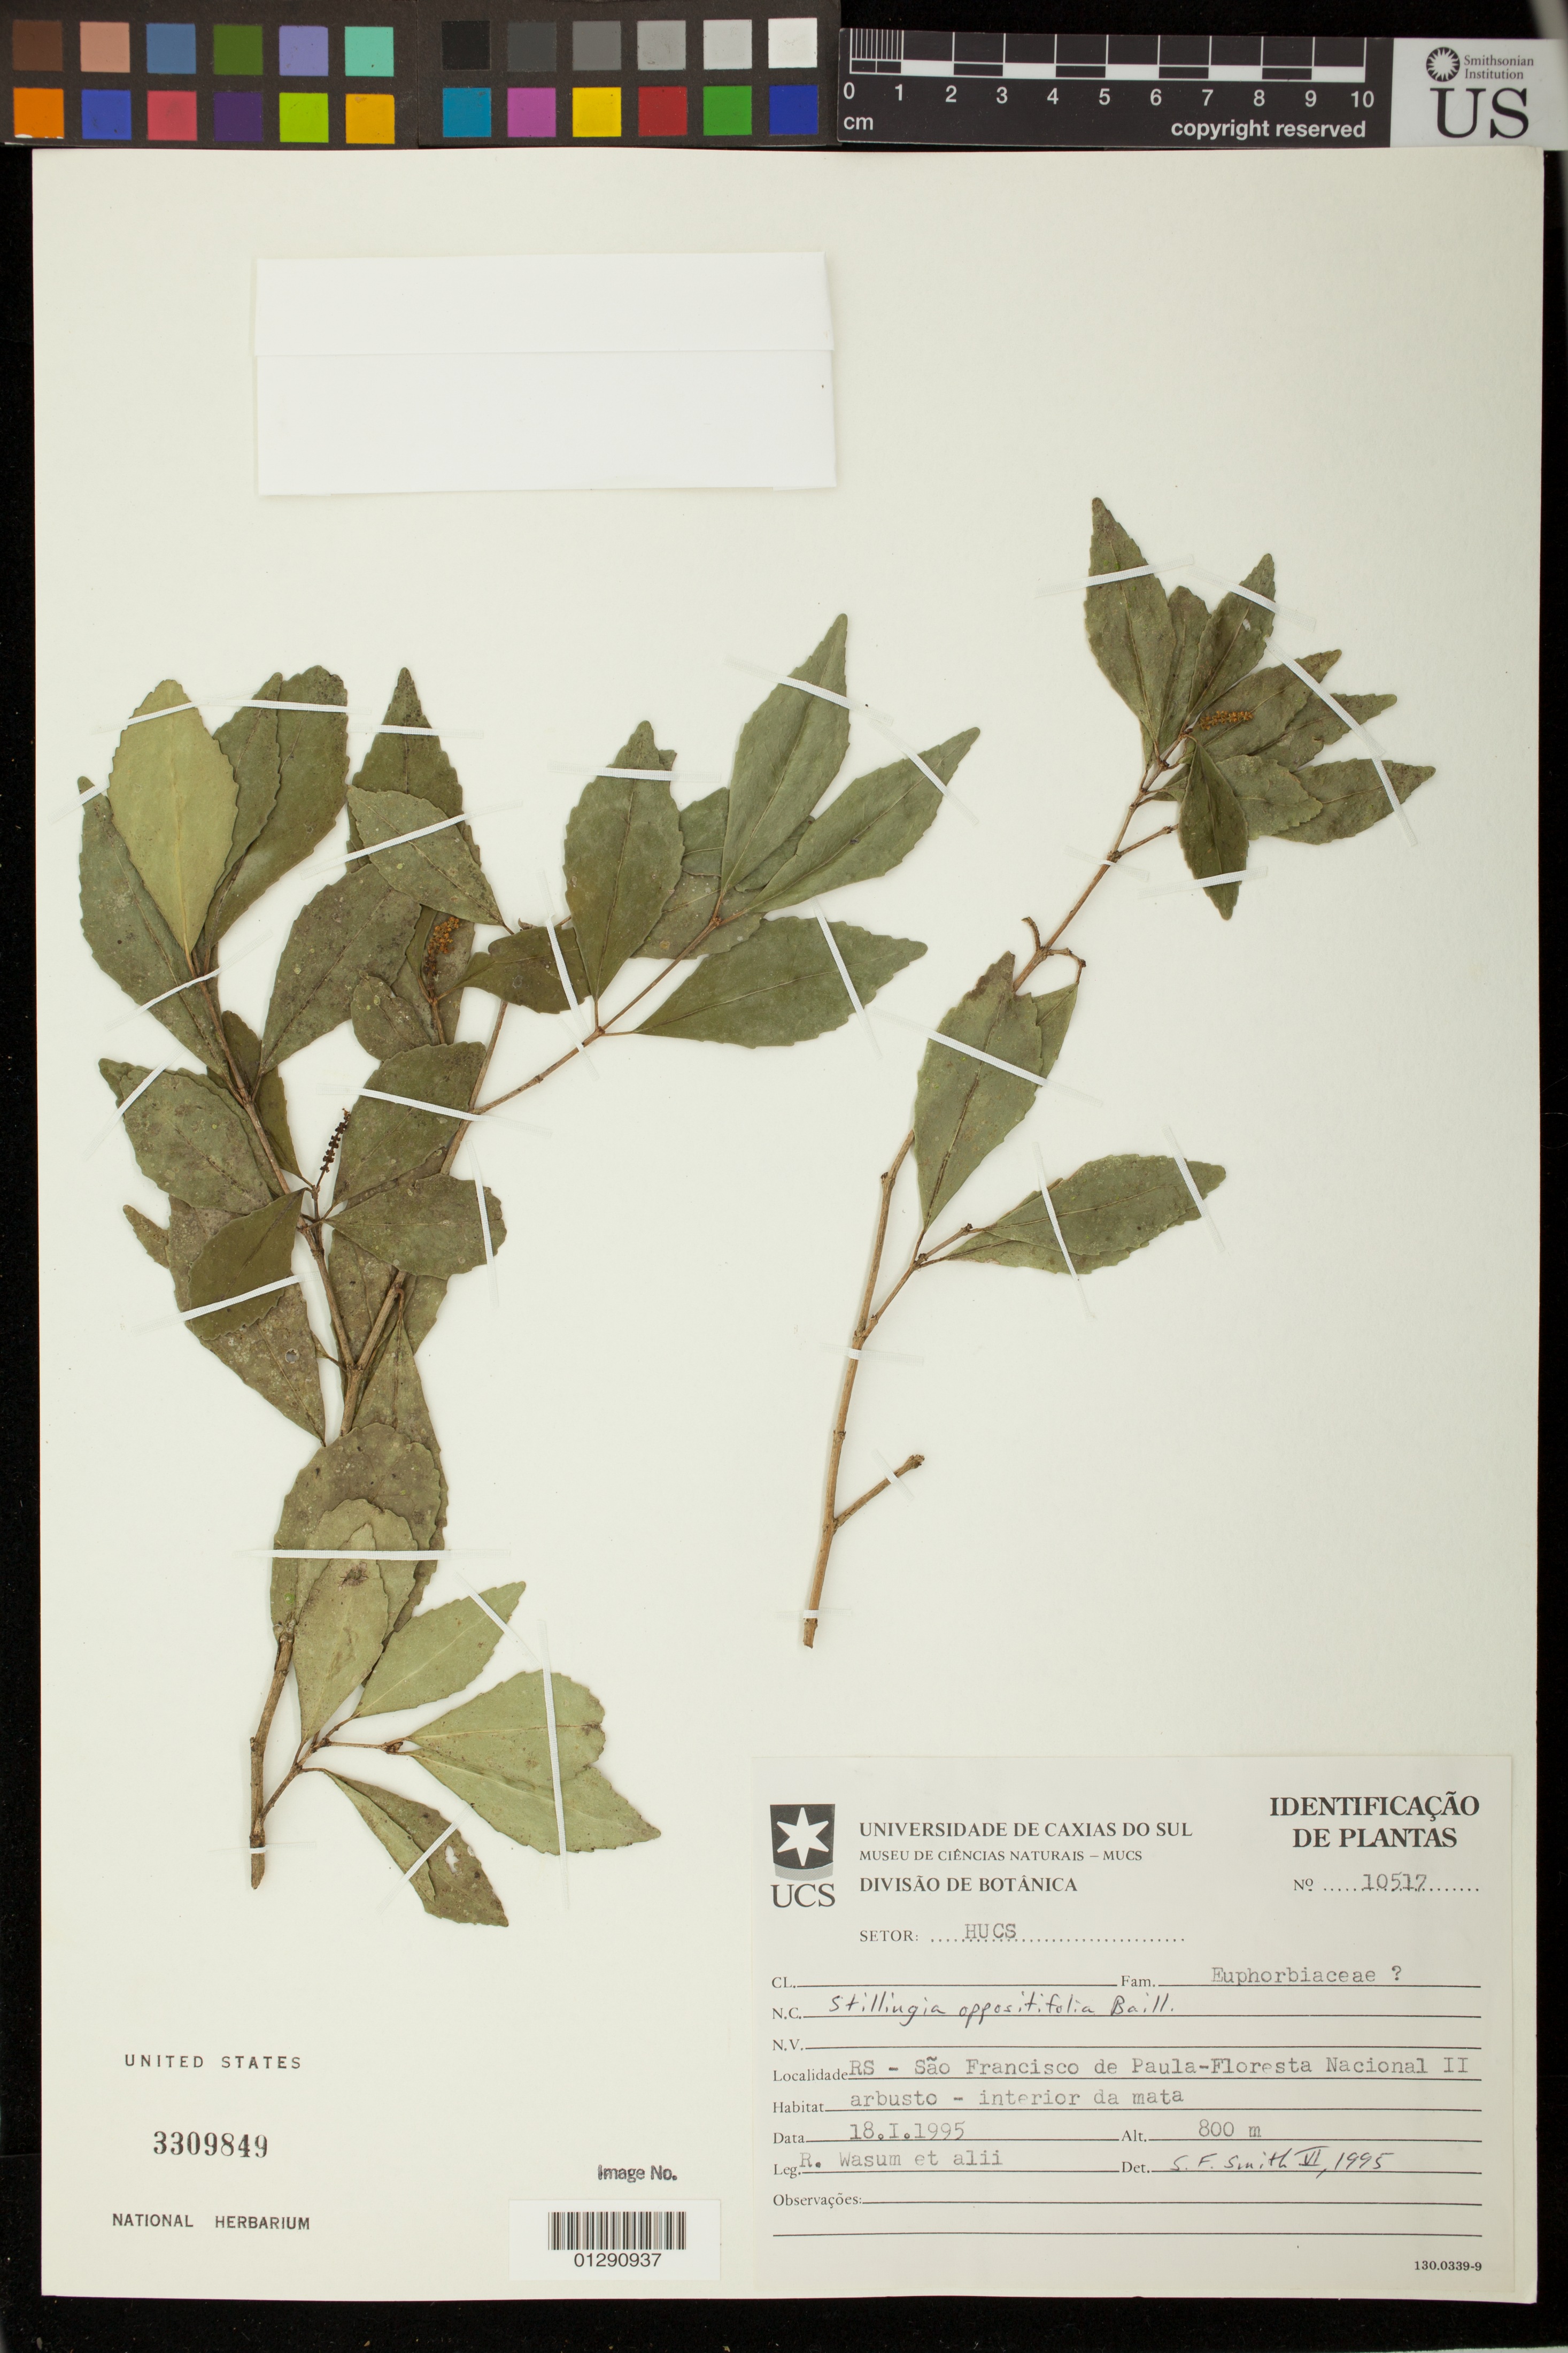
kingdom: Plantae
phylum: Tracheophyta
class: Magnoliopsida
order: Malpighiales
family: Euphorbiaceae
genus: Stillingia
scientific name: Stillingia oppositifolia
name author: Baill. ex Müll. Arg.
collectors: R. Wasum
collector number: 10517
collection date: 1995-01-18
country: Brazil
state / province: Rio Grande do Sul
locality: Sao Francisco de Paula-Floresta Nacional II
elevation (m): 800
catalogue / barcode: US 3309849